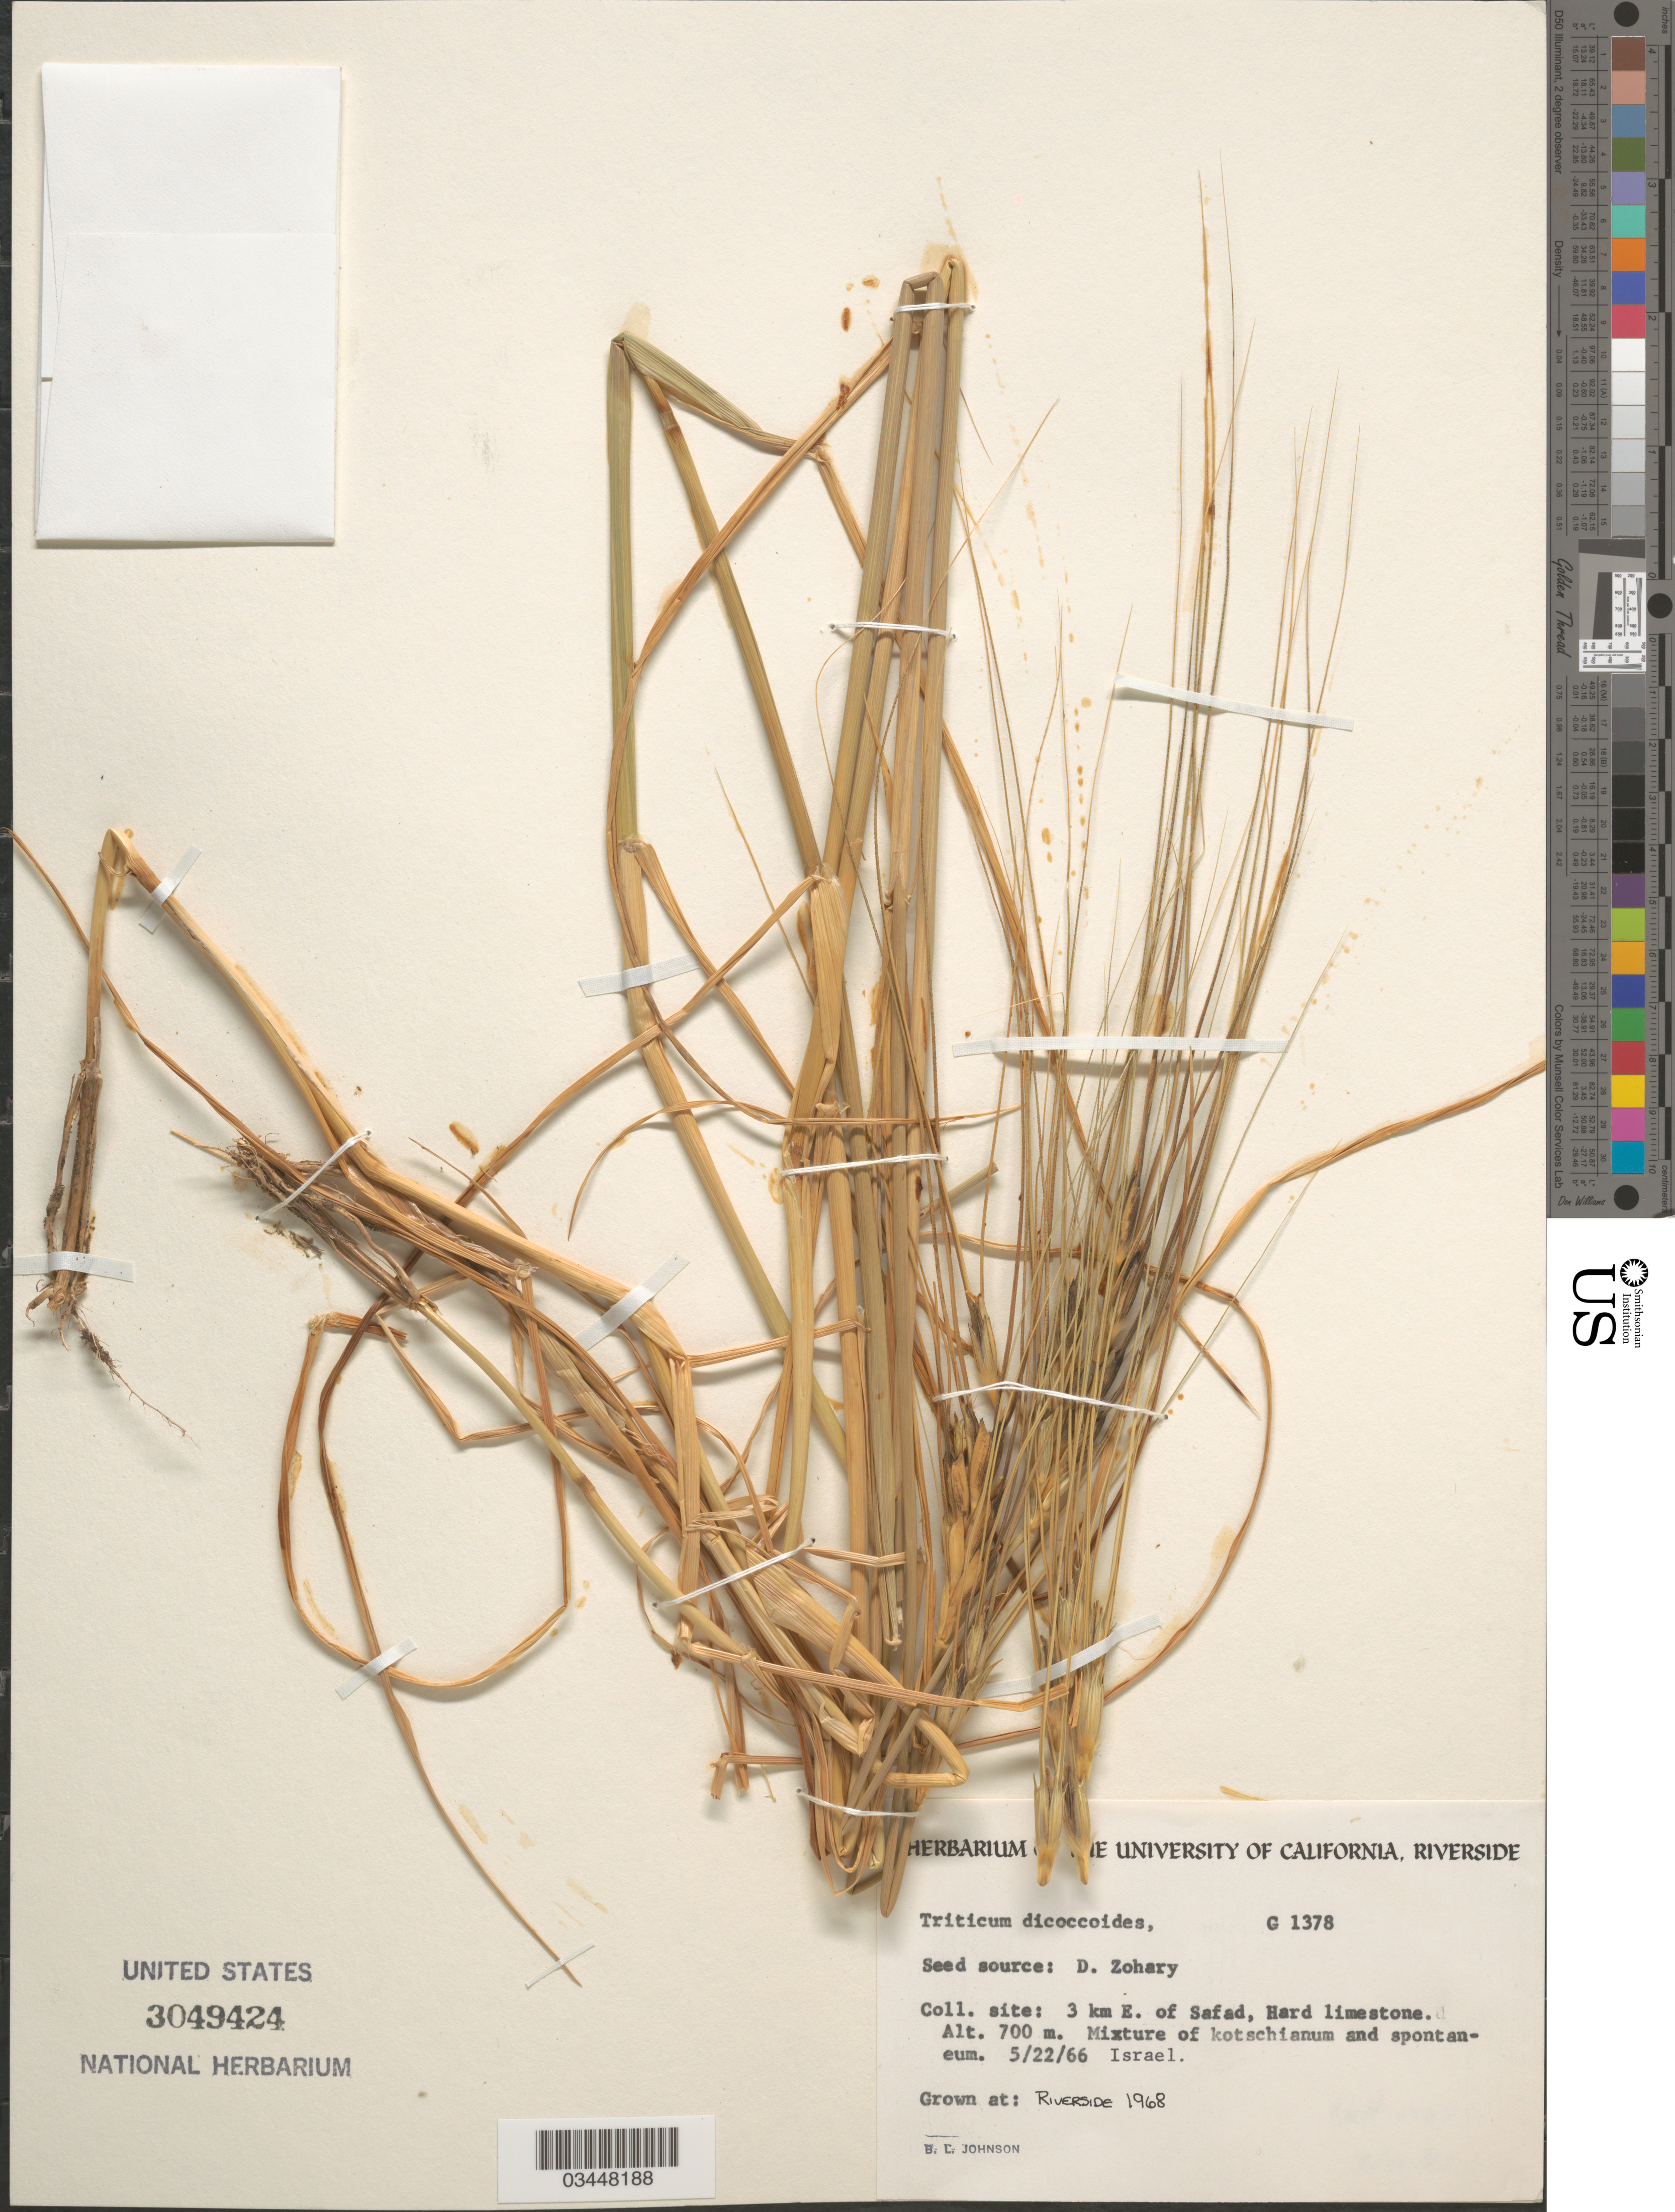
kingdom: Plantae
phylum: Tracheophyta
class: Liliopsida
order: Poales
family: Poaceae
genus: Triticum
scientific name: Triticum dicoccoides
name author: (Körn.) Körn. ex Schweinf.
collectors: B. Johnson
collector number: G1378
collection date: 1968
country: United States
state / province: California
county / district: Riverside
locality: Riverside.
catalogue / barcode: US 3049424